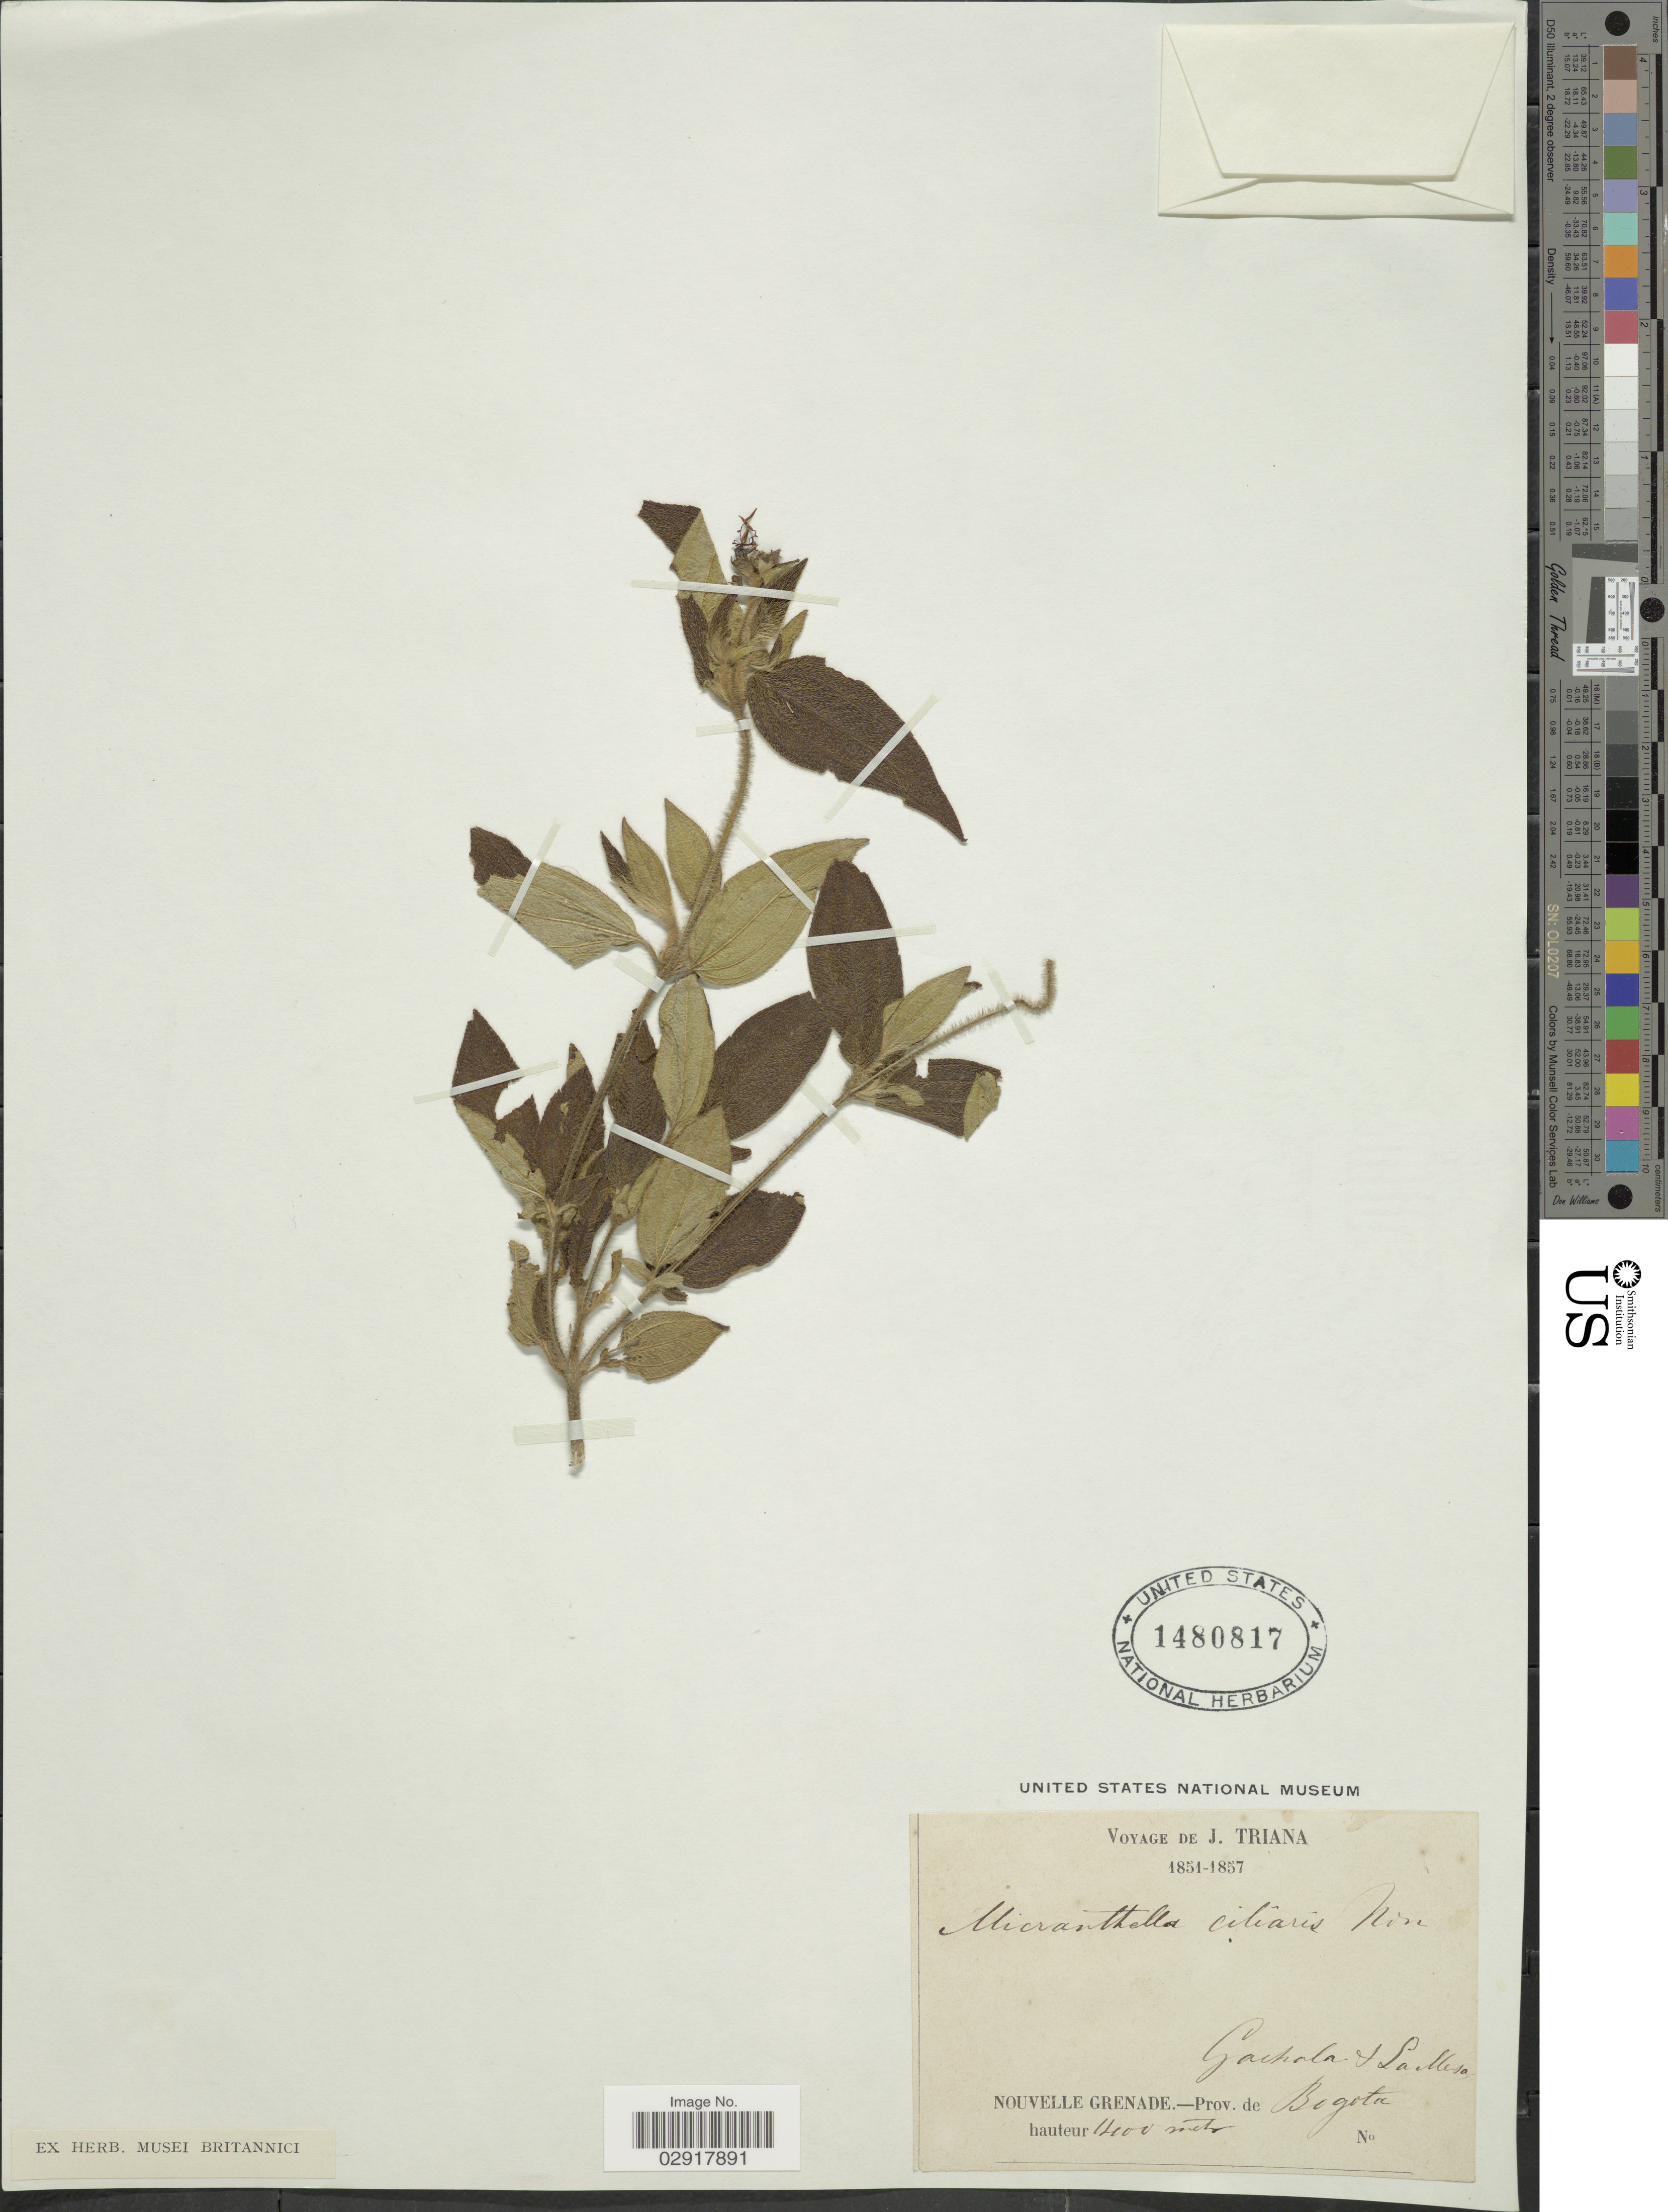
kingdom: Plantae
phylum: Tracheophyta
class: Magnoliopsida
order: Myrtales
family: Melastomataceae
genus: Chaetogastra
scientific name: Chaetogastra ciliaris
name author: (Vent.) DC.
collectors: J. Triana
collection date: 1851/1857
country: Colombia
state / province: Bogota D.C.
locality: Gachgola & La Mesa. Nouvella Grenade.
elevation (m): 1400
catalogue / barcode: US 1480817